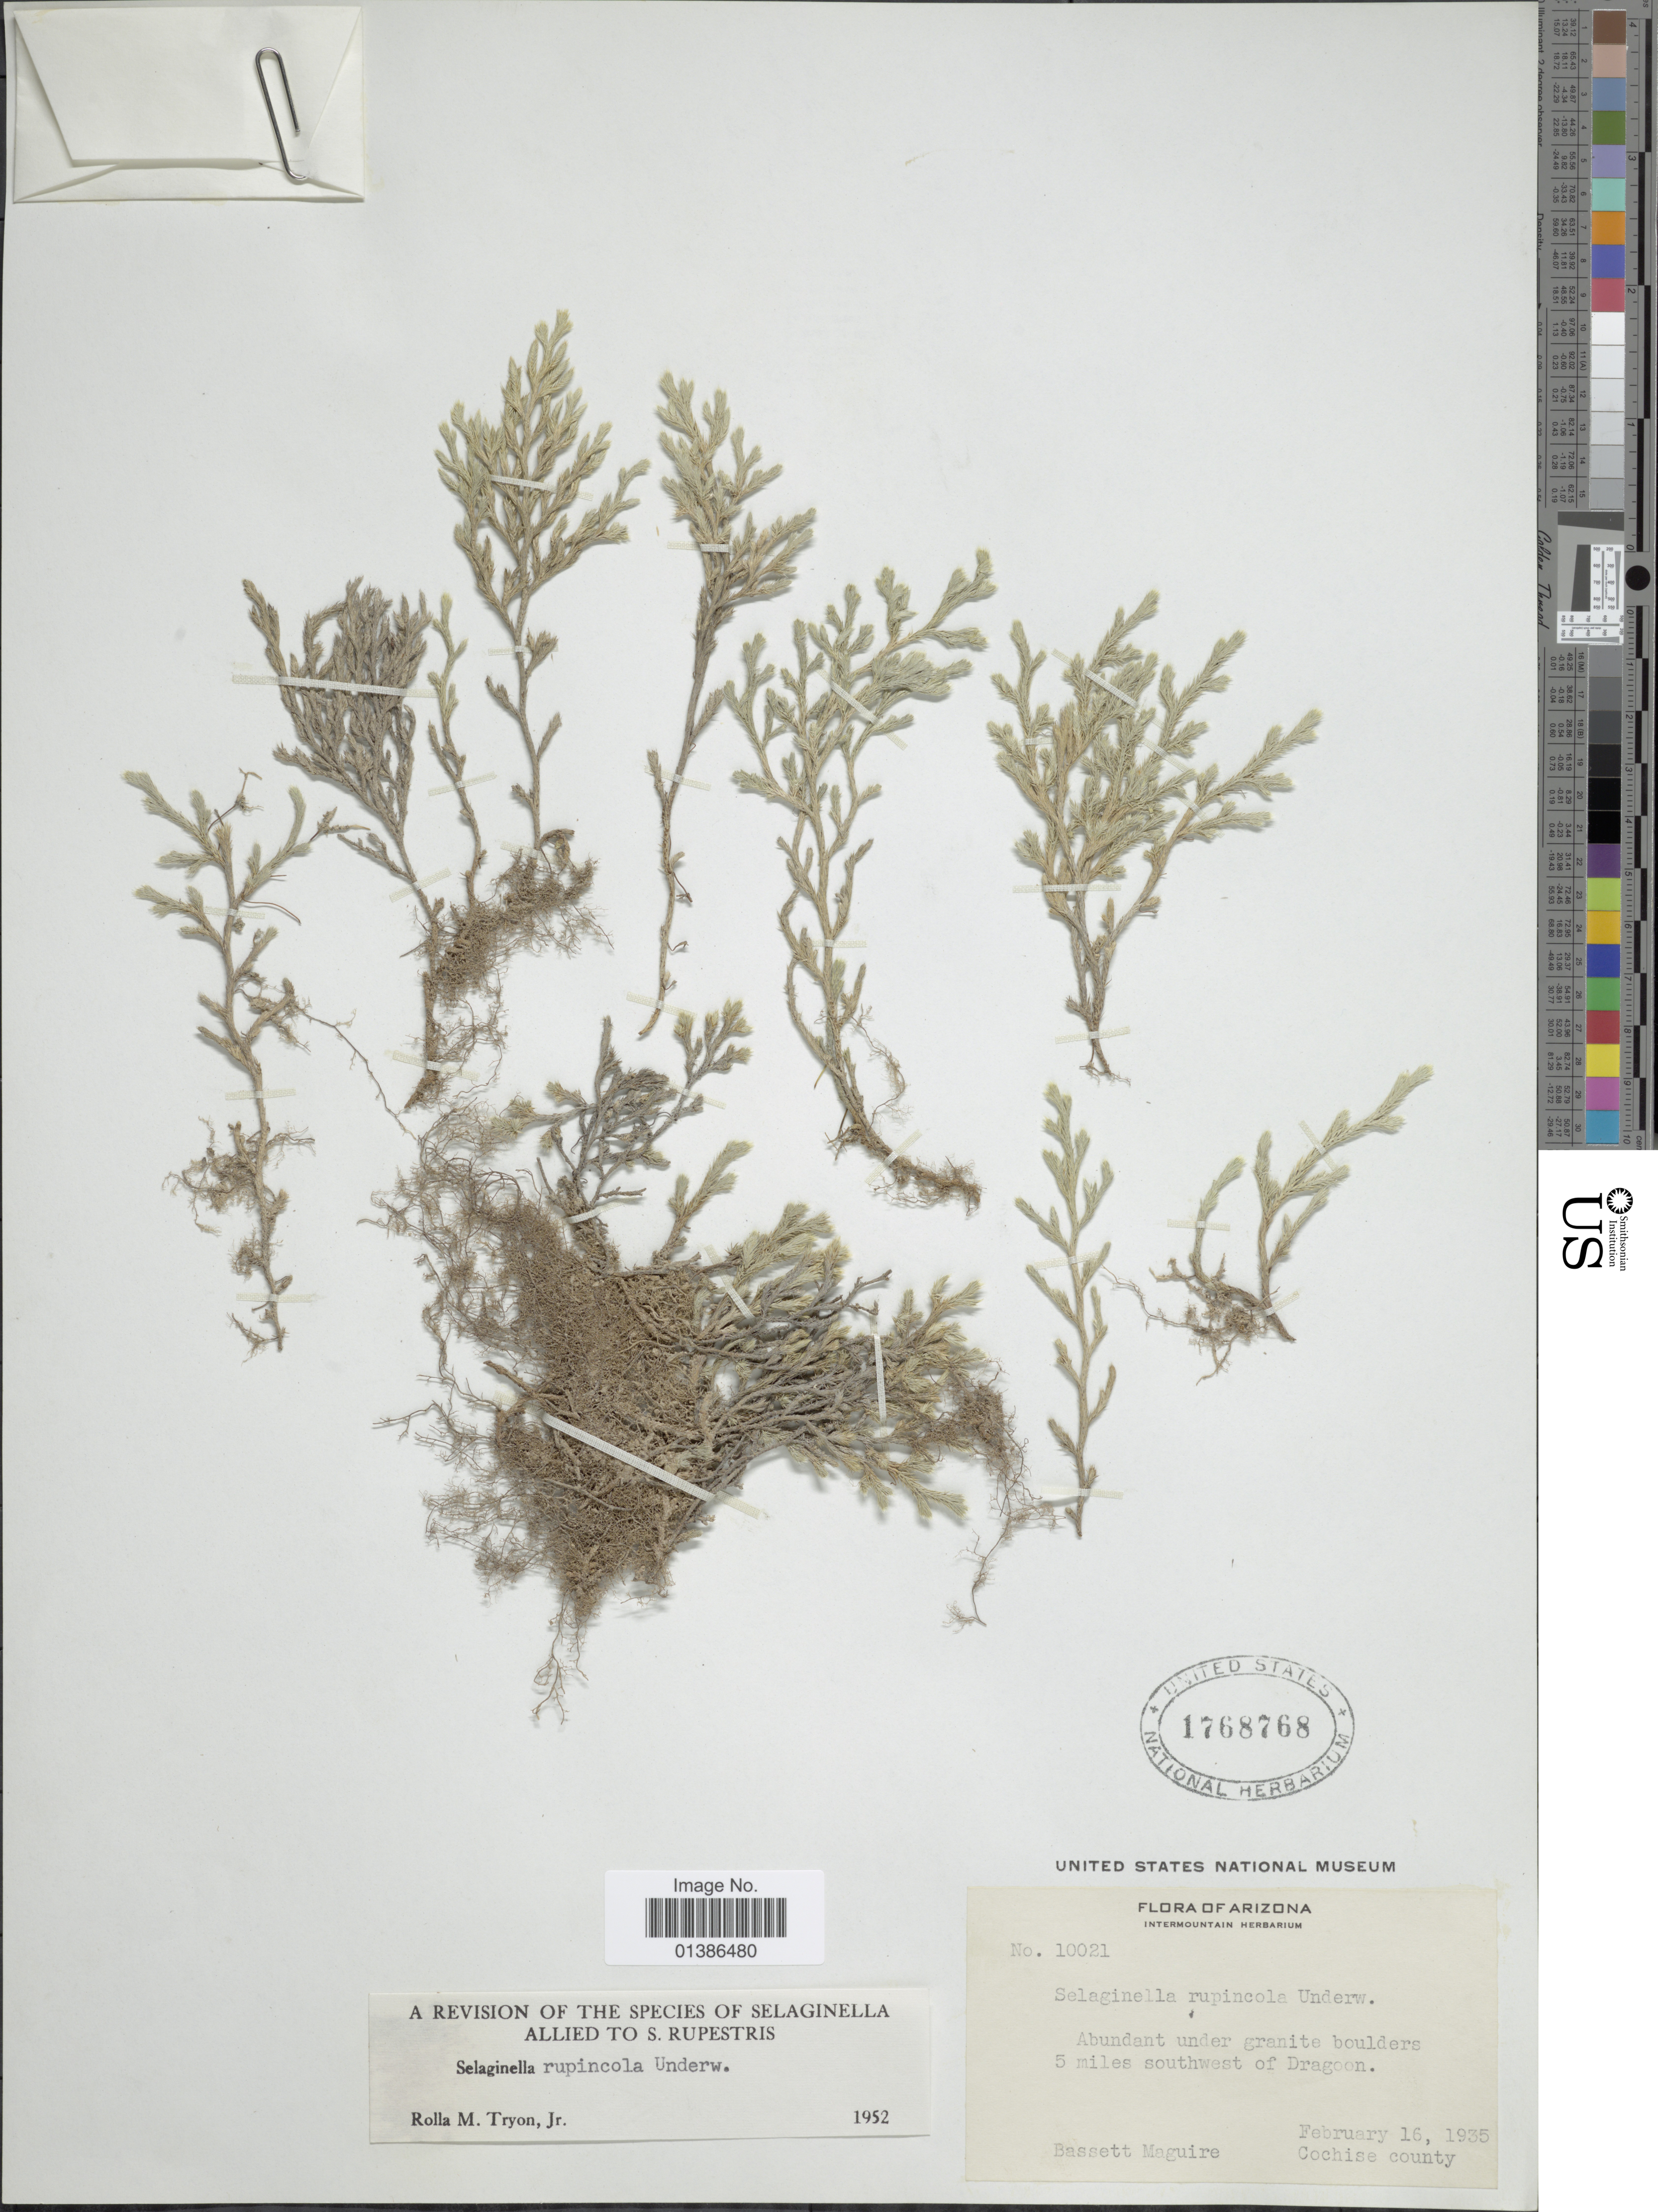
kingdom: Plantae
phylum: Tracheophyta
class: Lycopodiopsida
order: Selaginellales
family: Selaginellaceae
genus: Selaginella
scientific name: Selaginella rupincola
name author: Underw.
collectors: B. Maguire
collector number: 10021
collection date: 1935-02-16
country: United States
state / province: Arizona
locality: Abundant under granite boulders 5 miles southwest of Dragoon, Cochise county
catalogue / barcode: US 1768768